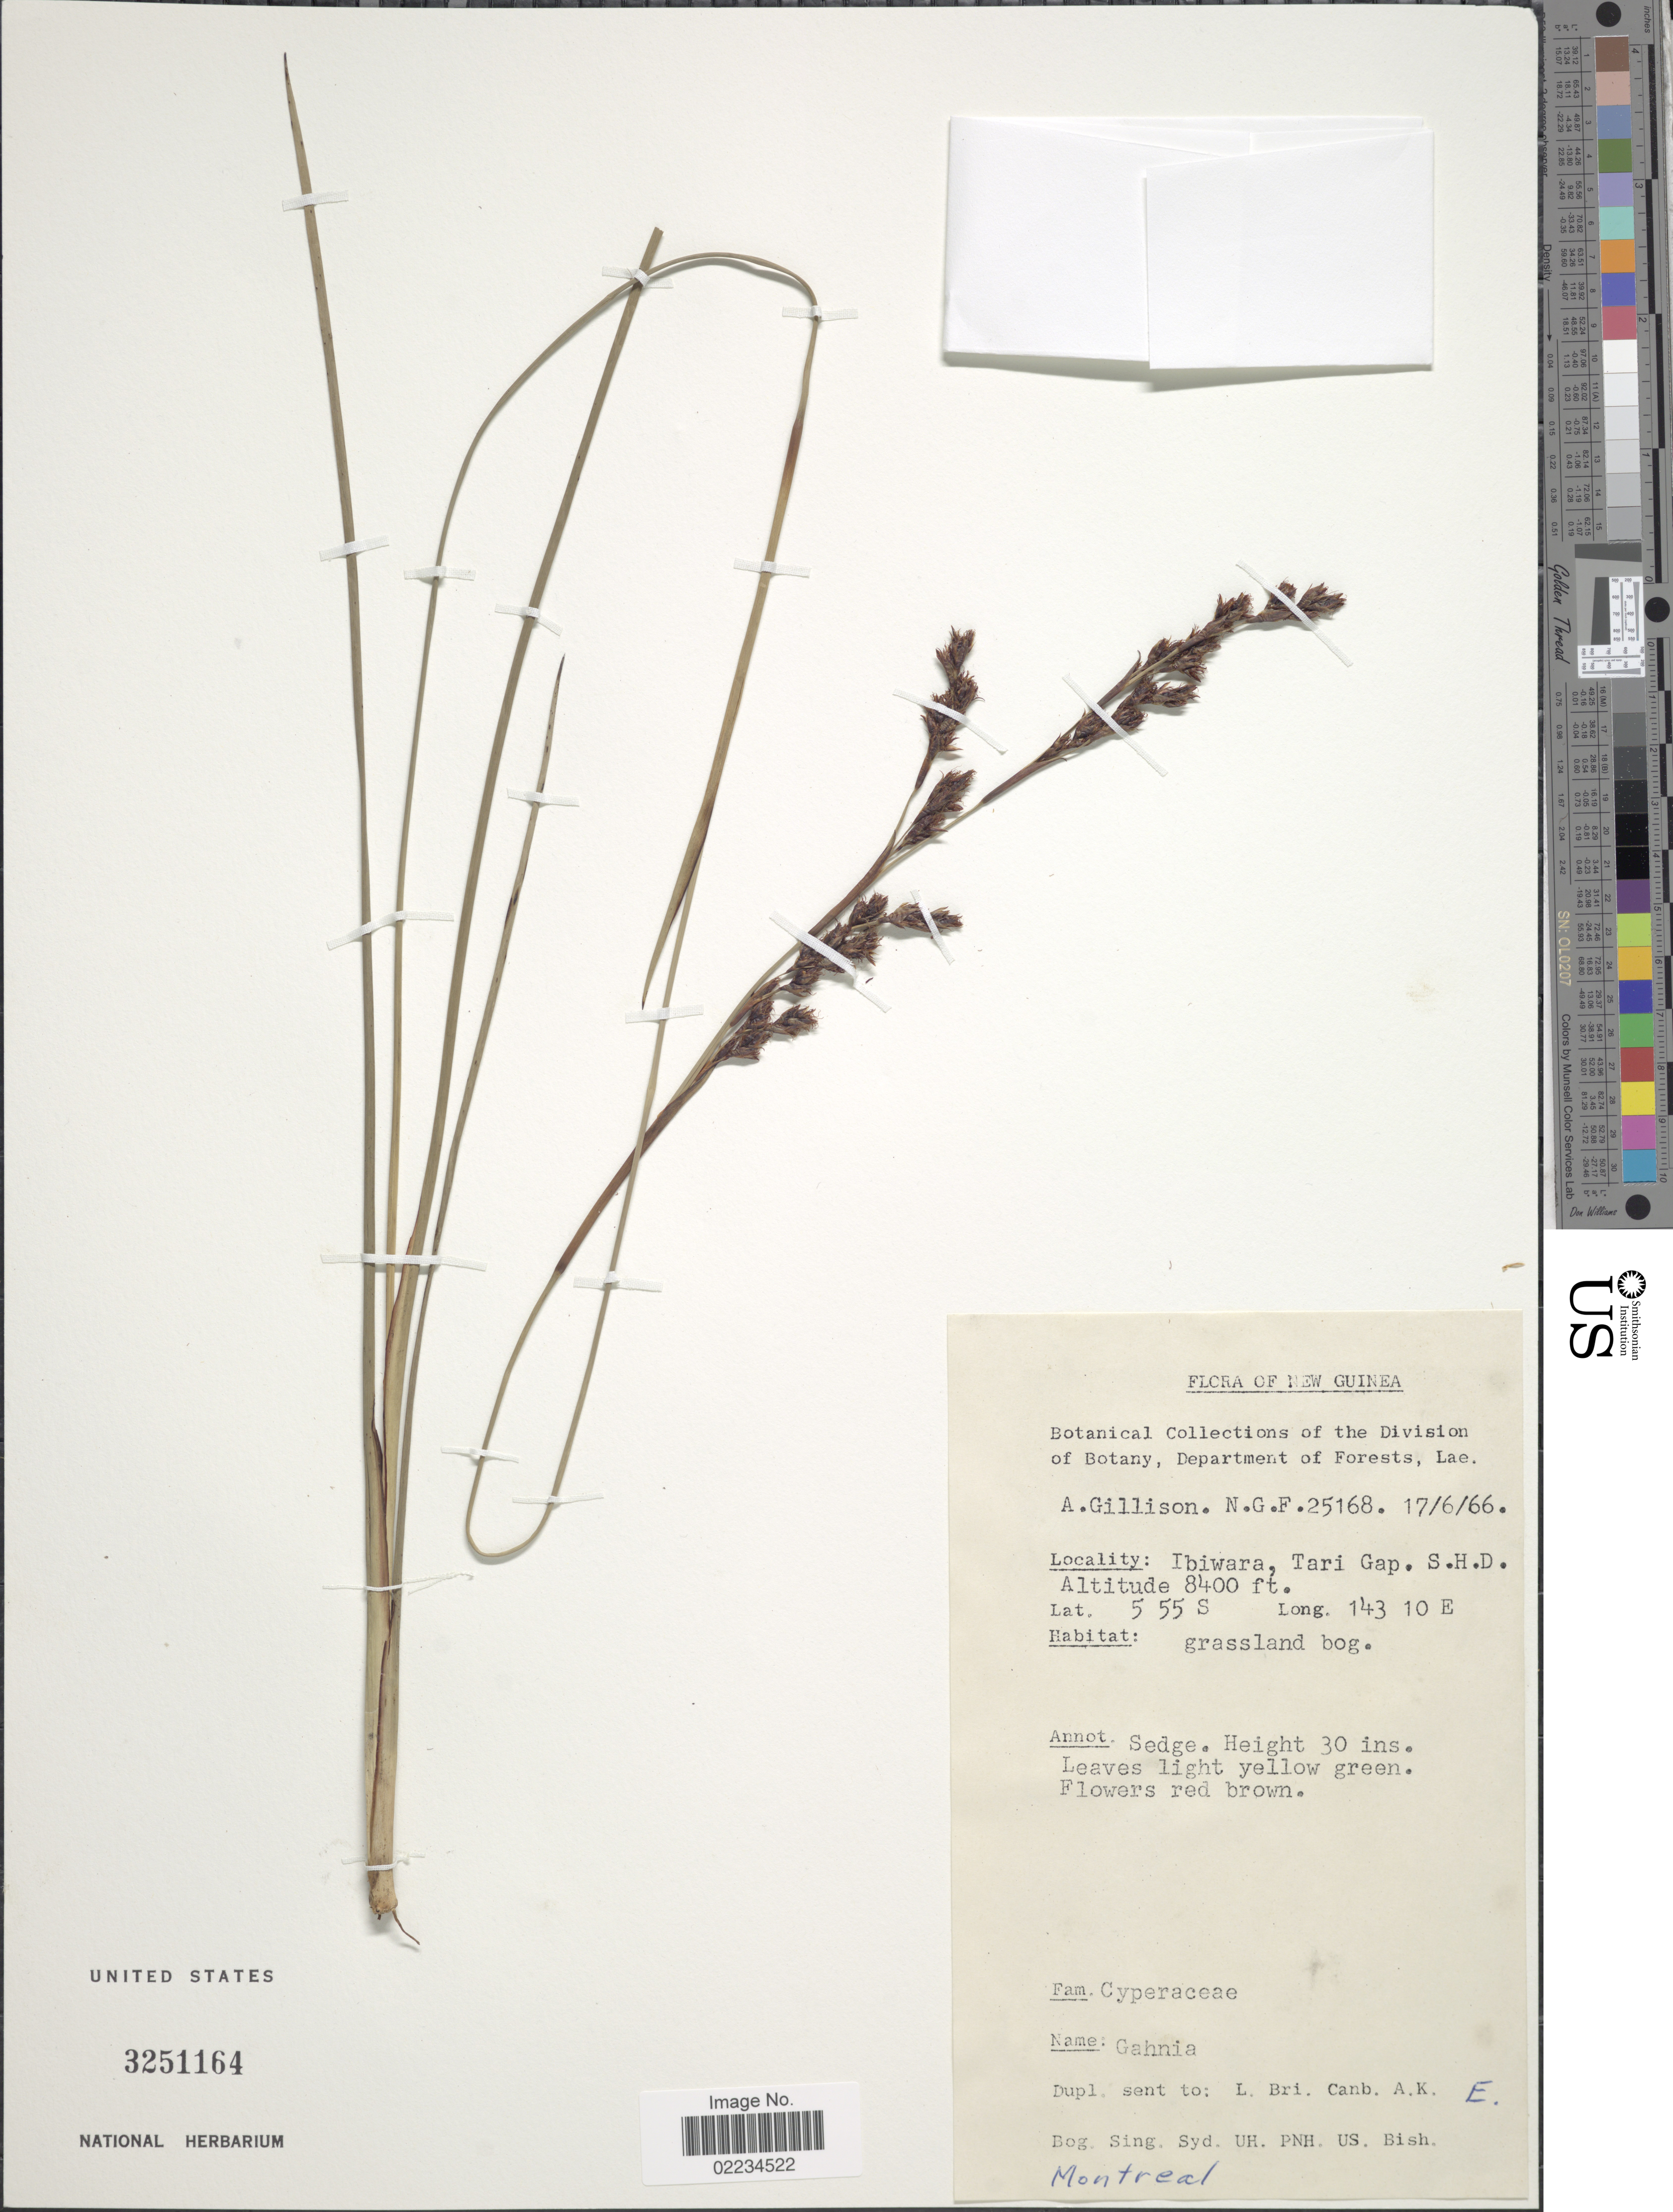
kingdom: Plantae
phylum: Tracheophyta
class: Liliopsida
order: Poales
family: Cyperaceae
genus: Machaerina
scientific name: Machaerina rubiginosa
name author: (Spreng.) T. Koyama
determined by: Strong, Mark T., (BOT), Smithsonian Institution - National Museum of Natural History (UNITED STATES)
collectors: A. Gillison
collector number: N.G.F. 25168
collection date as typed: Transcribed d/m/y: 17/6/66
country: Papua New Guinea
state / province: Southern Highlands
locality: New Guinea, Ibiwara, Tari Gap, S. H. D.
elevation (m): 2560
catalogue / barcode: US 3251164